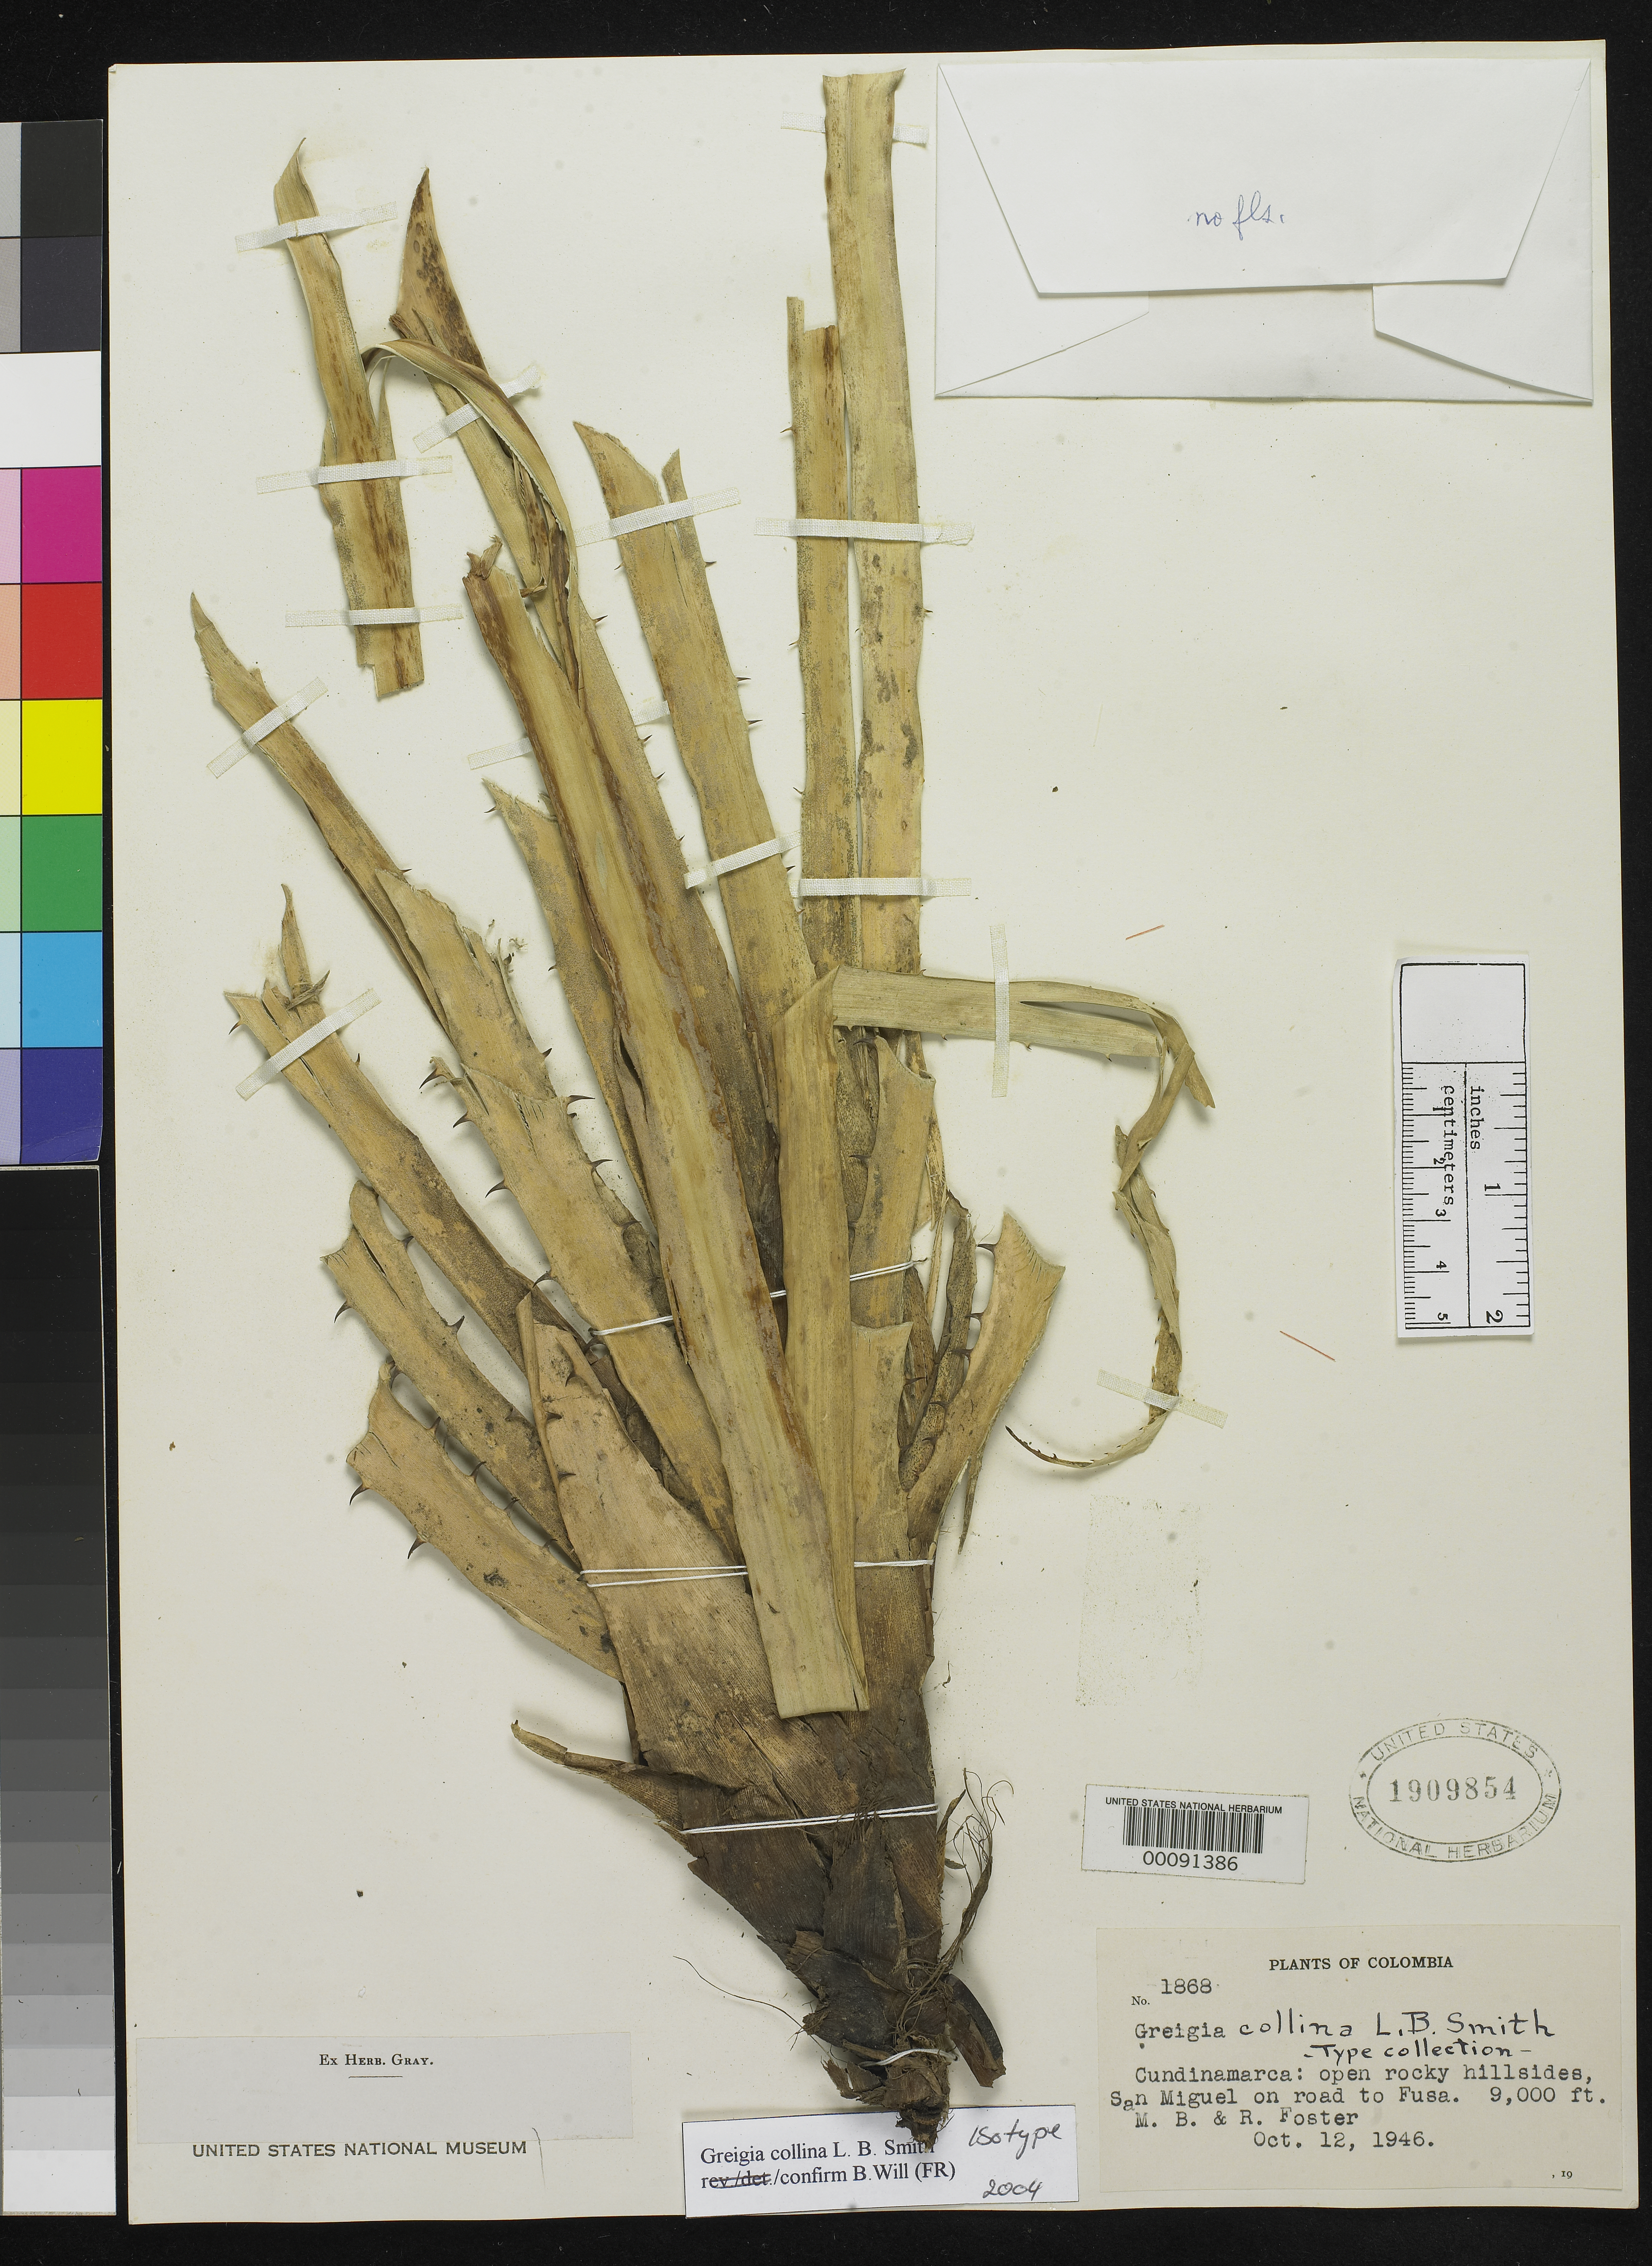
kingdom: Plantae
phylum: Tracheophyta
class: Liliopsida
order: Poales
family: Bromeliaceae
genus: Greigia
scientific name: Greigia collina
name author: L.B. Sm.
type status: Isotype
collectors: M. B. Foster & R. C. Foster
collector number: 1868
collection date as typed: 12 Oct 1946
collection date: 1946-10-12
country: Colombia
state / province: Cundinamarca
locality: Near Fusagasugá.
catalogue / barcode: US 1909854